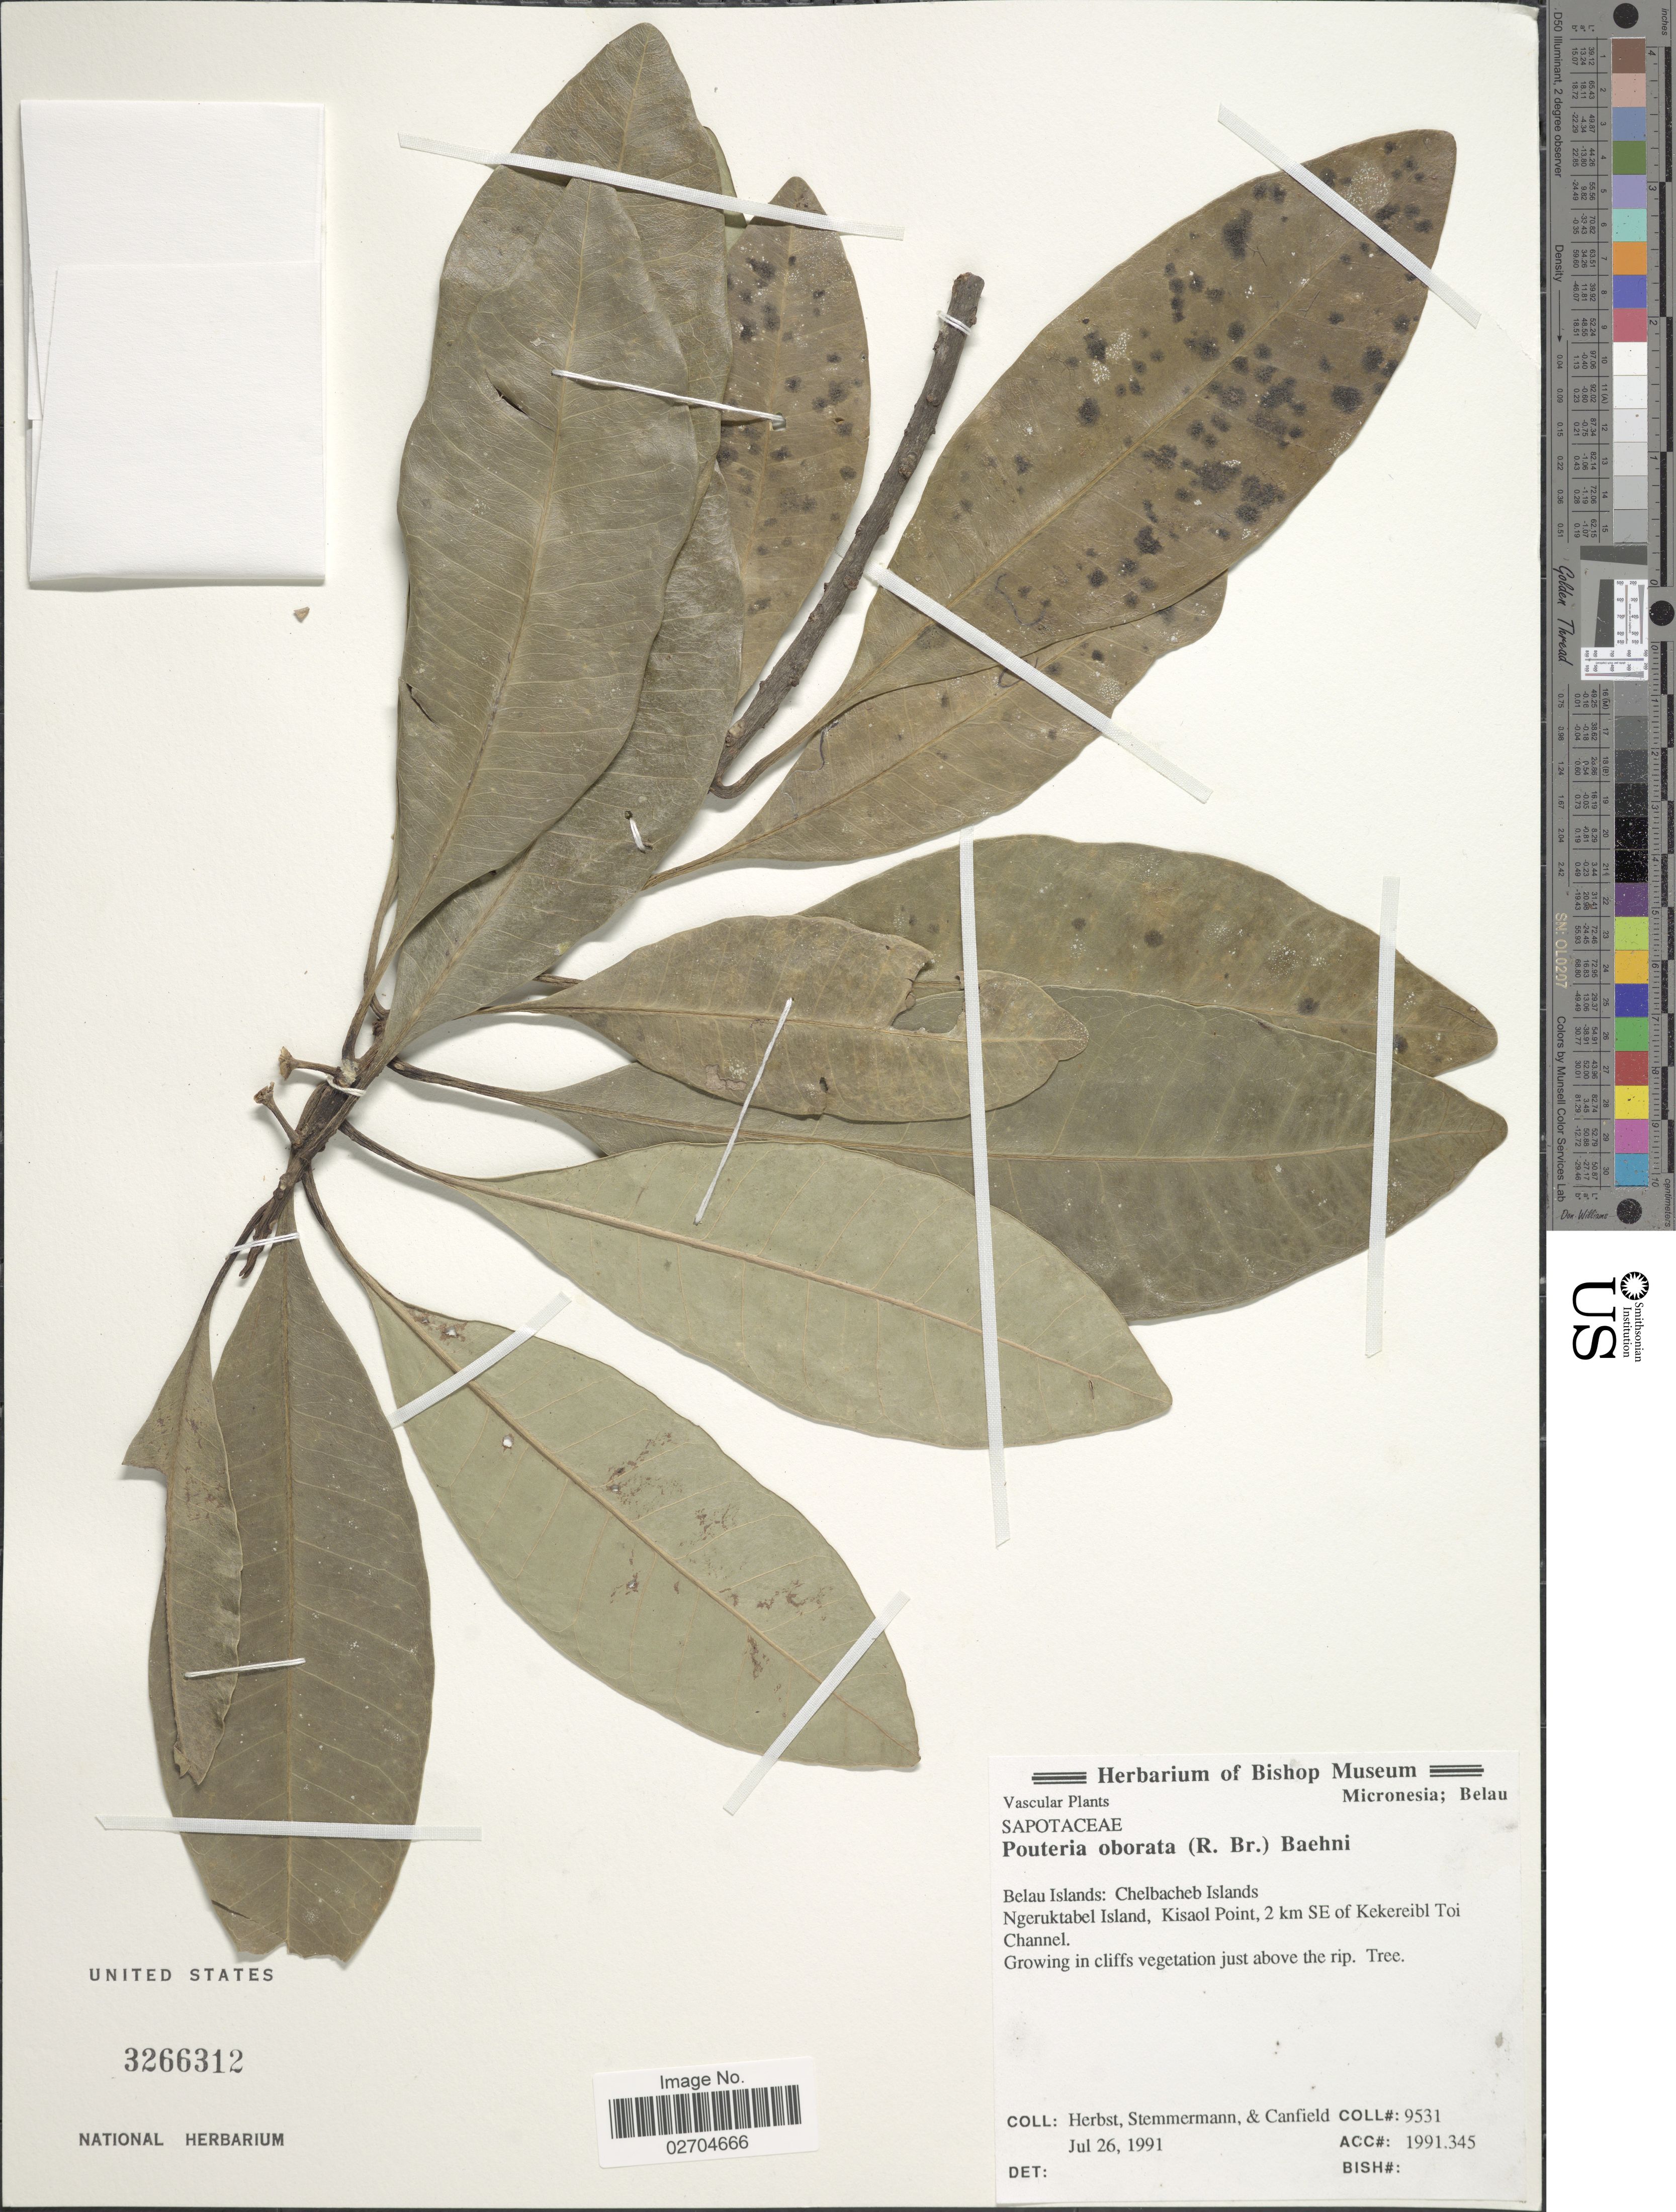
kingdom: Plantae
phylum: Tracheophyta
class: Magnoliopsida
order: Ericales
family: Sapotaceae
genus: Planchonella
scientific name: Planchonella obovata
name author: (R. Br.) Pierre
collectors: -. Herbst, -. Stemmermann & -. Canfield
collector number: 9531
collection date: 1991-07-26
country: Palau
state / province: Koror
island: Ngeruktabel [Urukthapel]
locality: Chelbacheb Islands. Ngeruktabel Island, Kisaol Point, 2 km SE of Kekereibl Toi Channel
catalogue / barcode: US 3266312